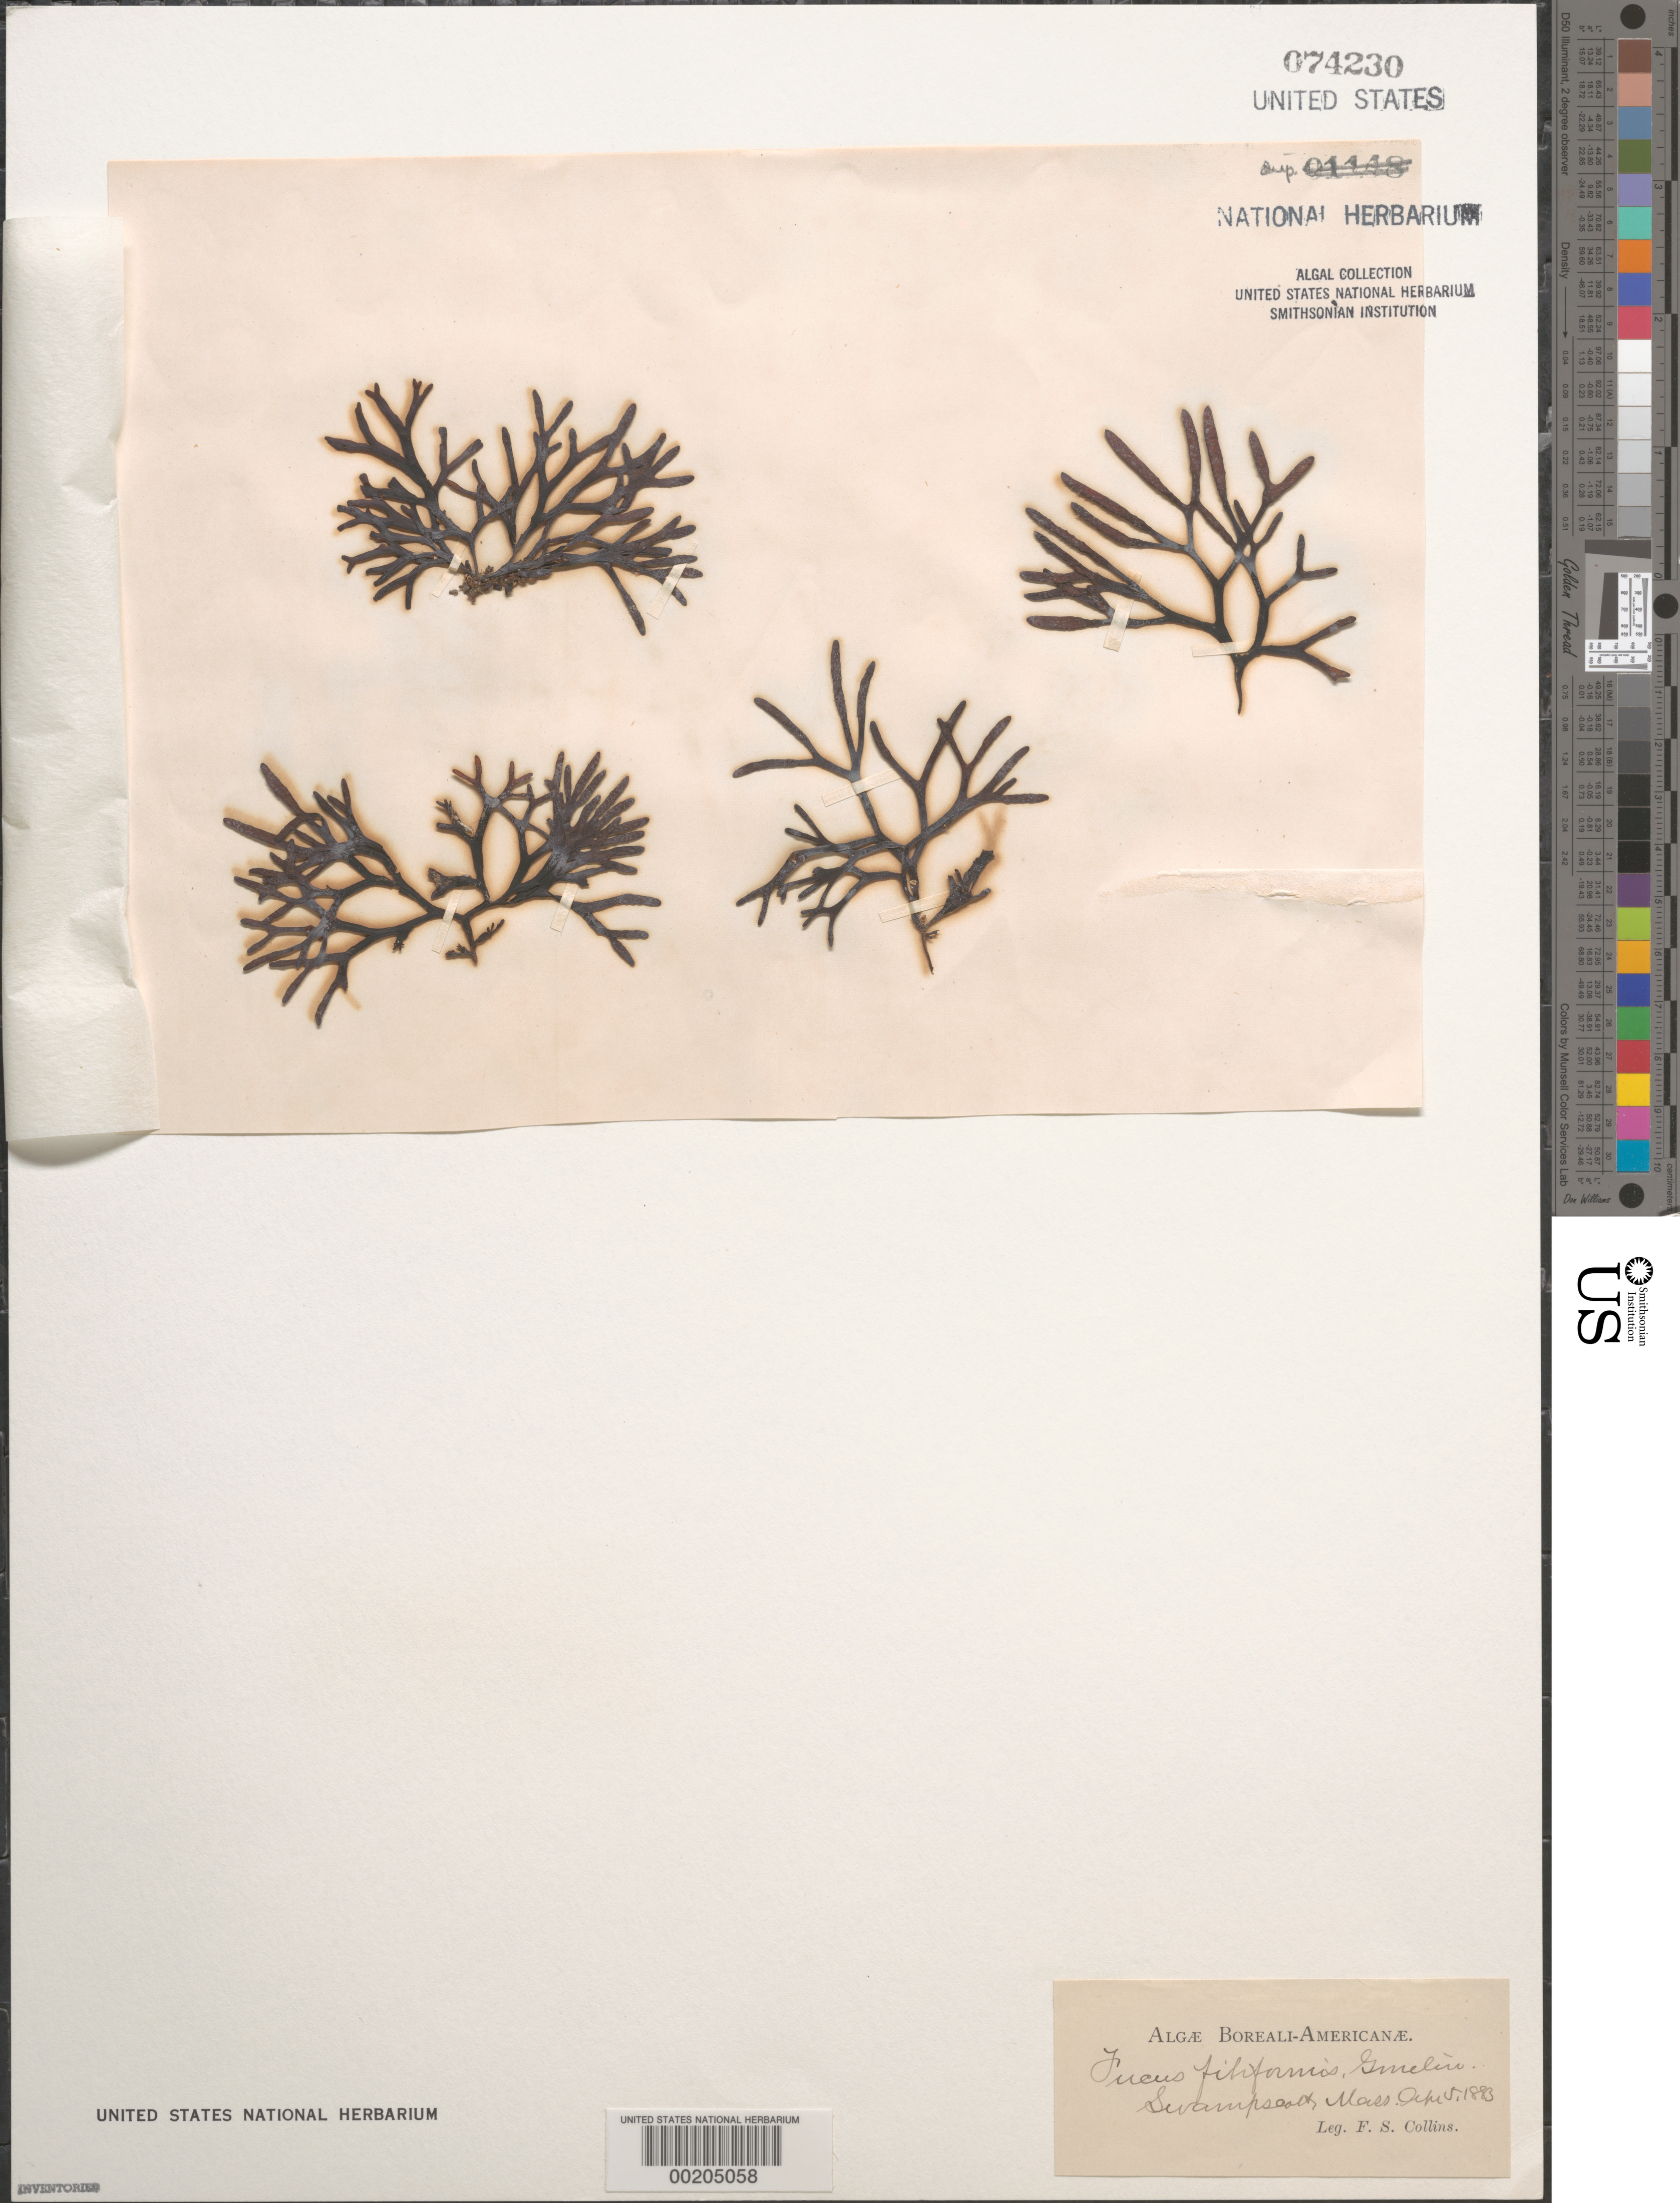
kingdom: Chromista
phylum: Ochrophyta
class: Phaeophyceae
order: Fucales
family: Fucaceae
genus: Fucus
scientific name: Fucus filiformis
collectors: F. Collins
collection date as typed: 05 Apr 1883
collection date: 1883-04-05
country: United States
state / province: Massachusetts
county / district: Essex County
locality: Swampscott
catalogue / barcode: US 74230